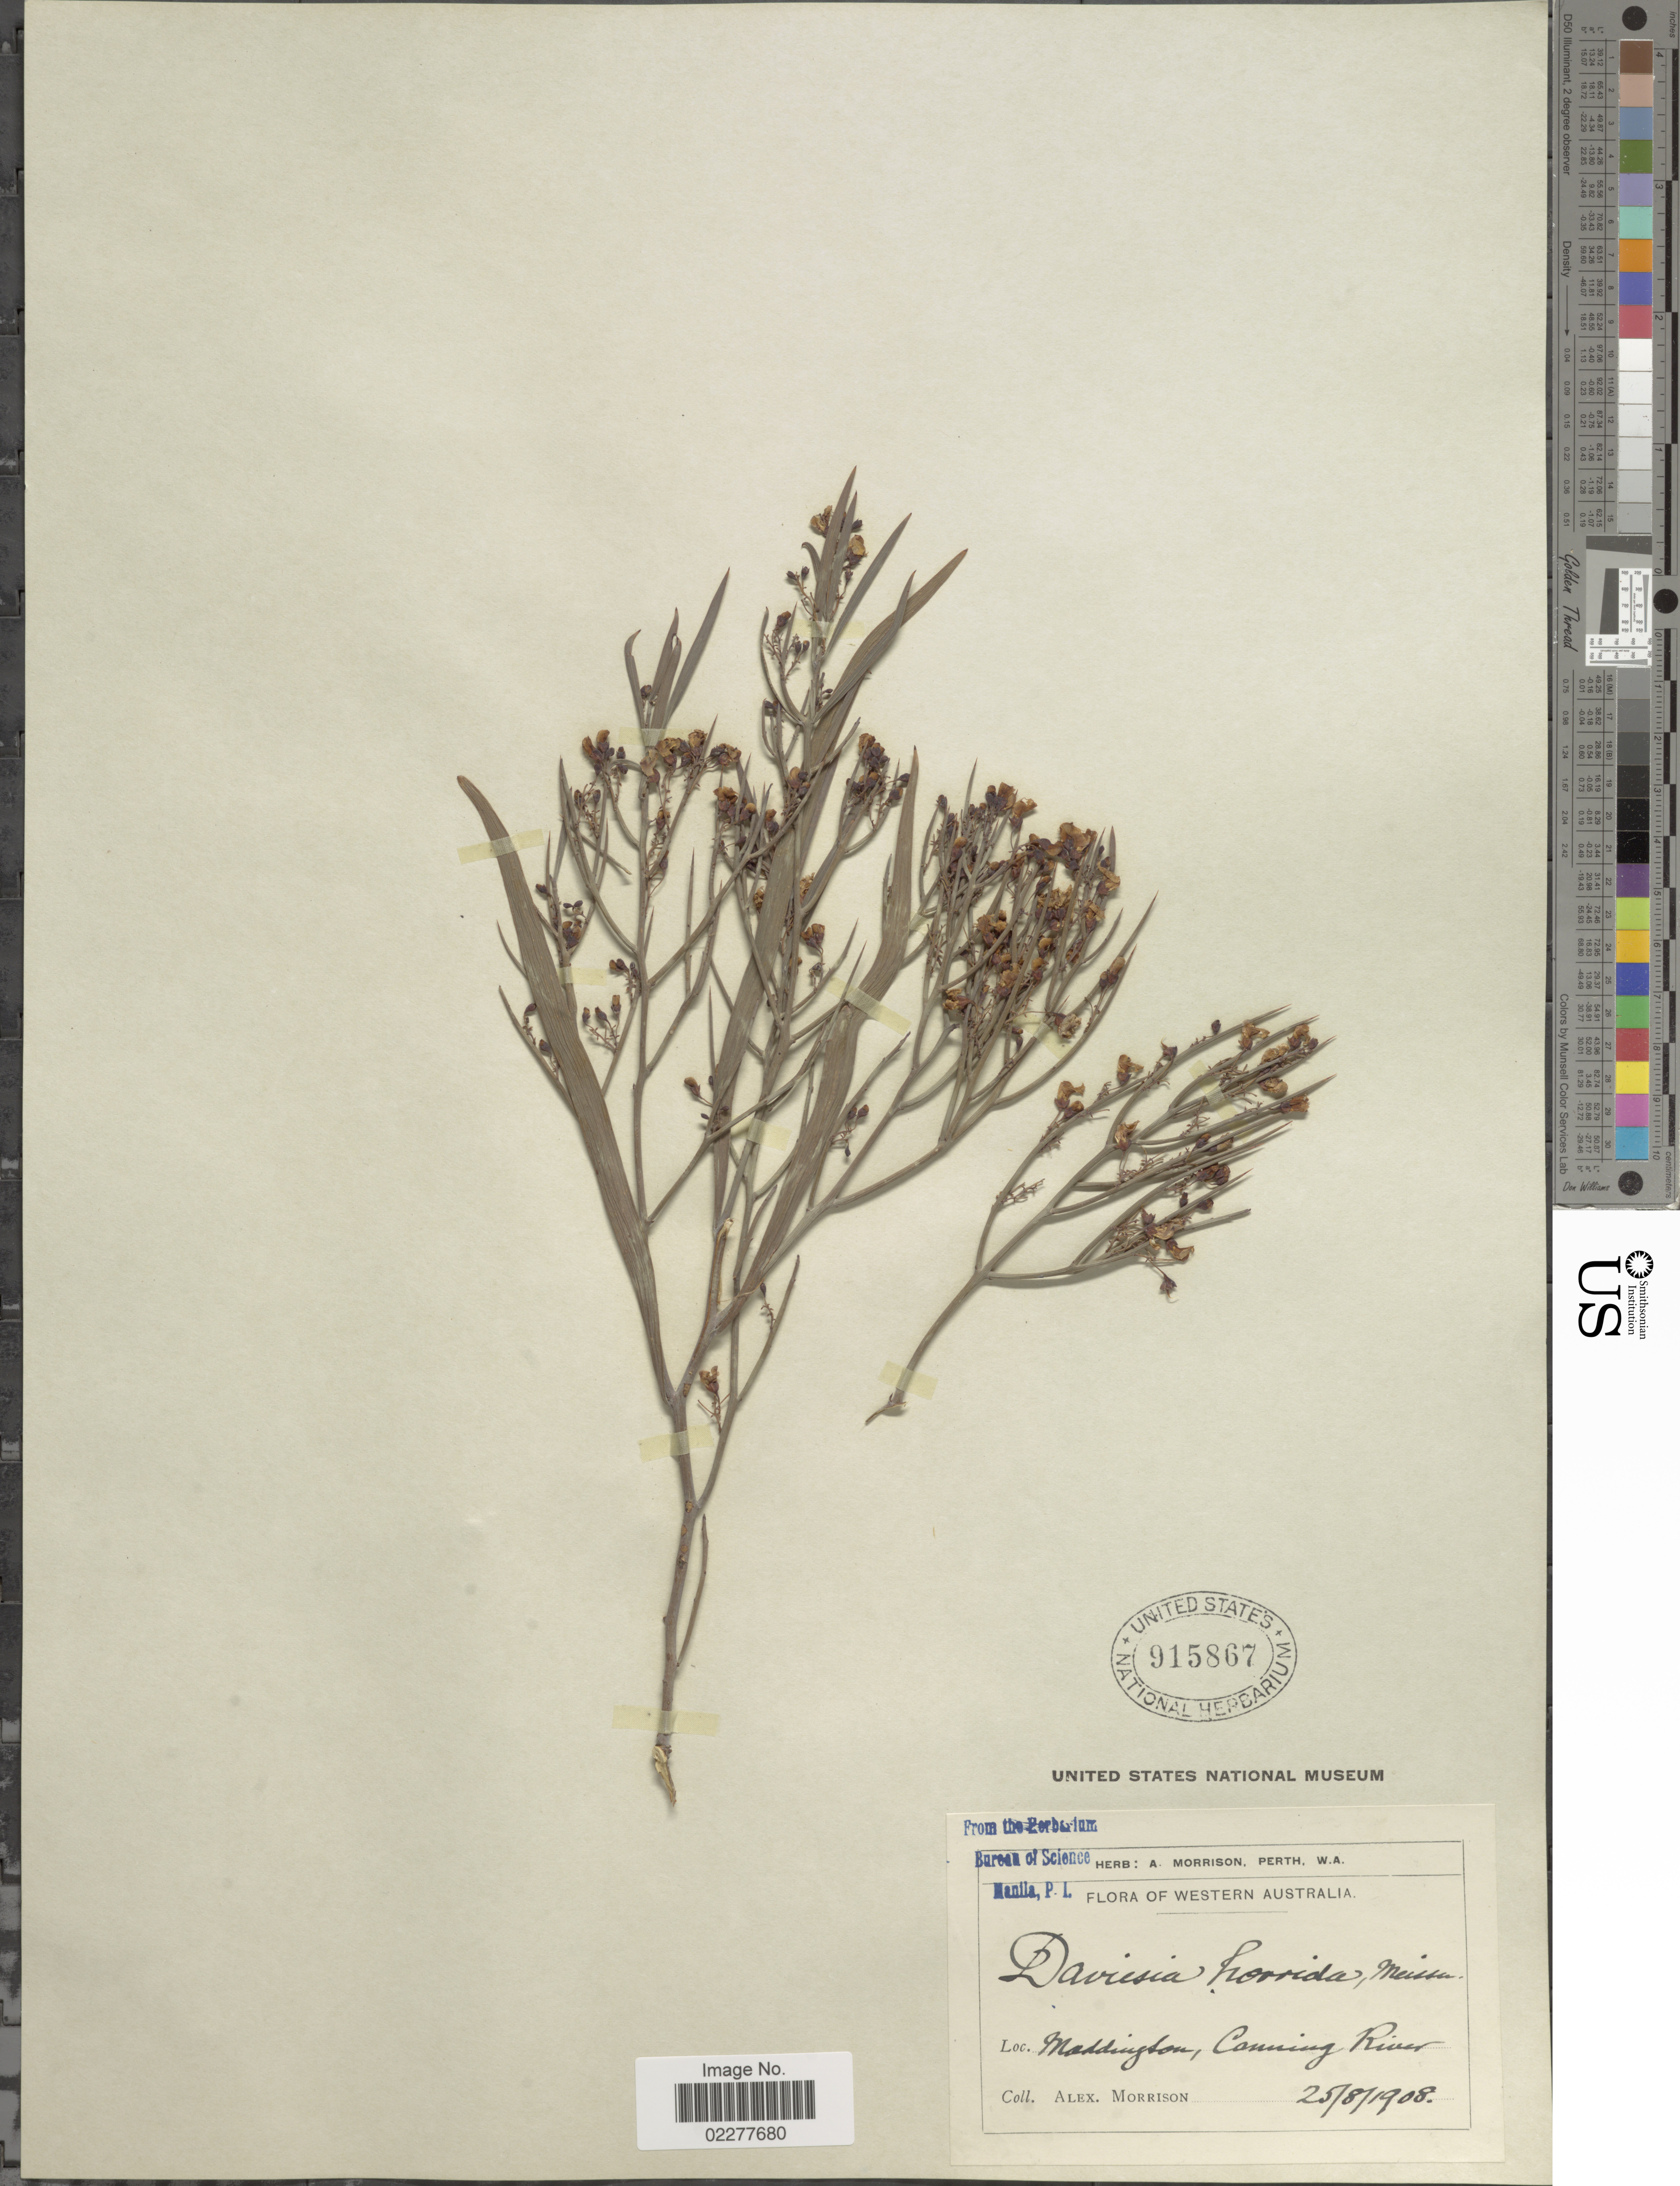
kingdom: Plantae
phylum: Tracheophyta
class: Magnoliopsida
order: Fabales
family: Fabaceae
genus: Daviesia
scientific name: Daviesia horrida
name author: Meisn.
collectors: A. Morrison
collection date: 1908-08-25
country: Australia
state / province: Western Australia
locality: Maddington, Canning River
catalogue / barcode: US 915867